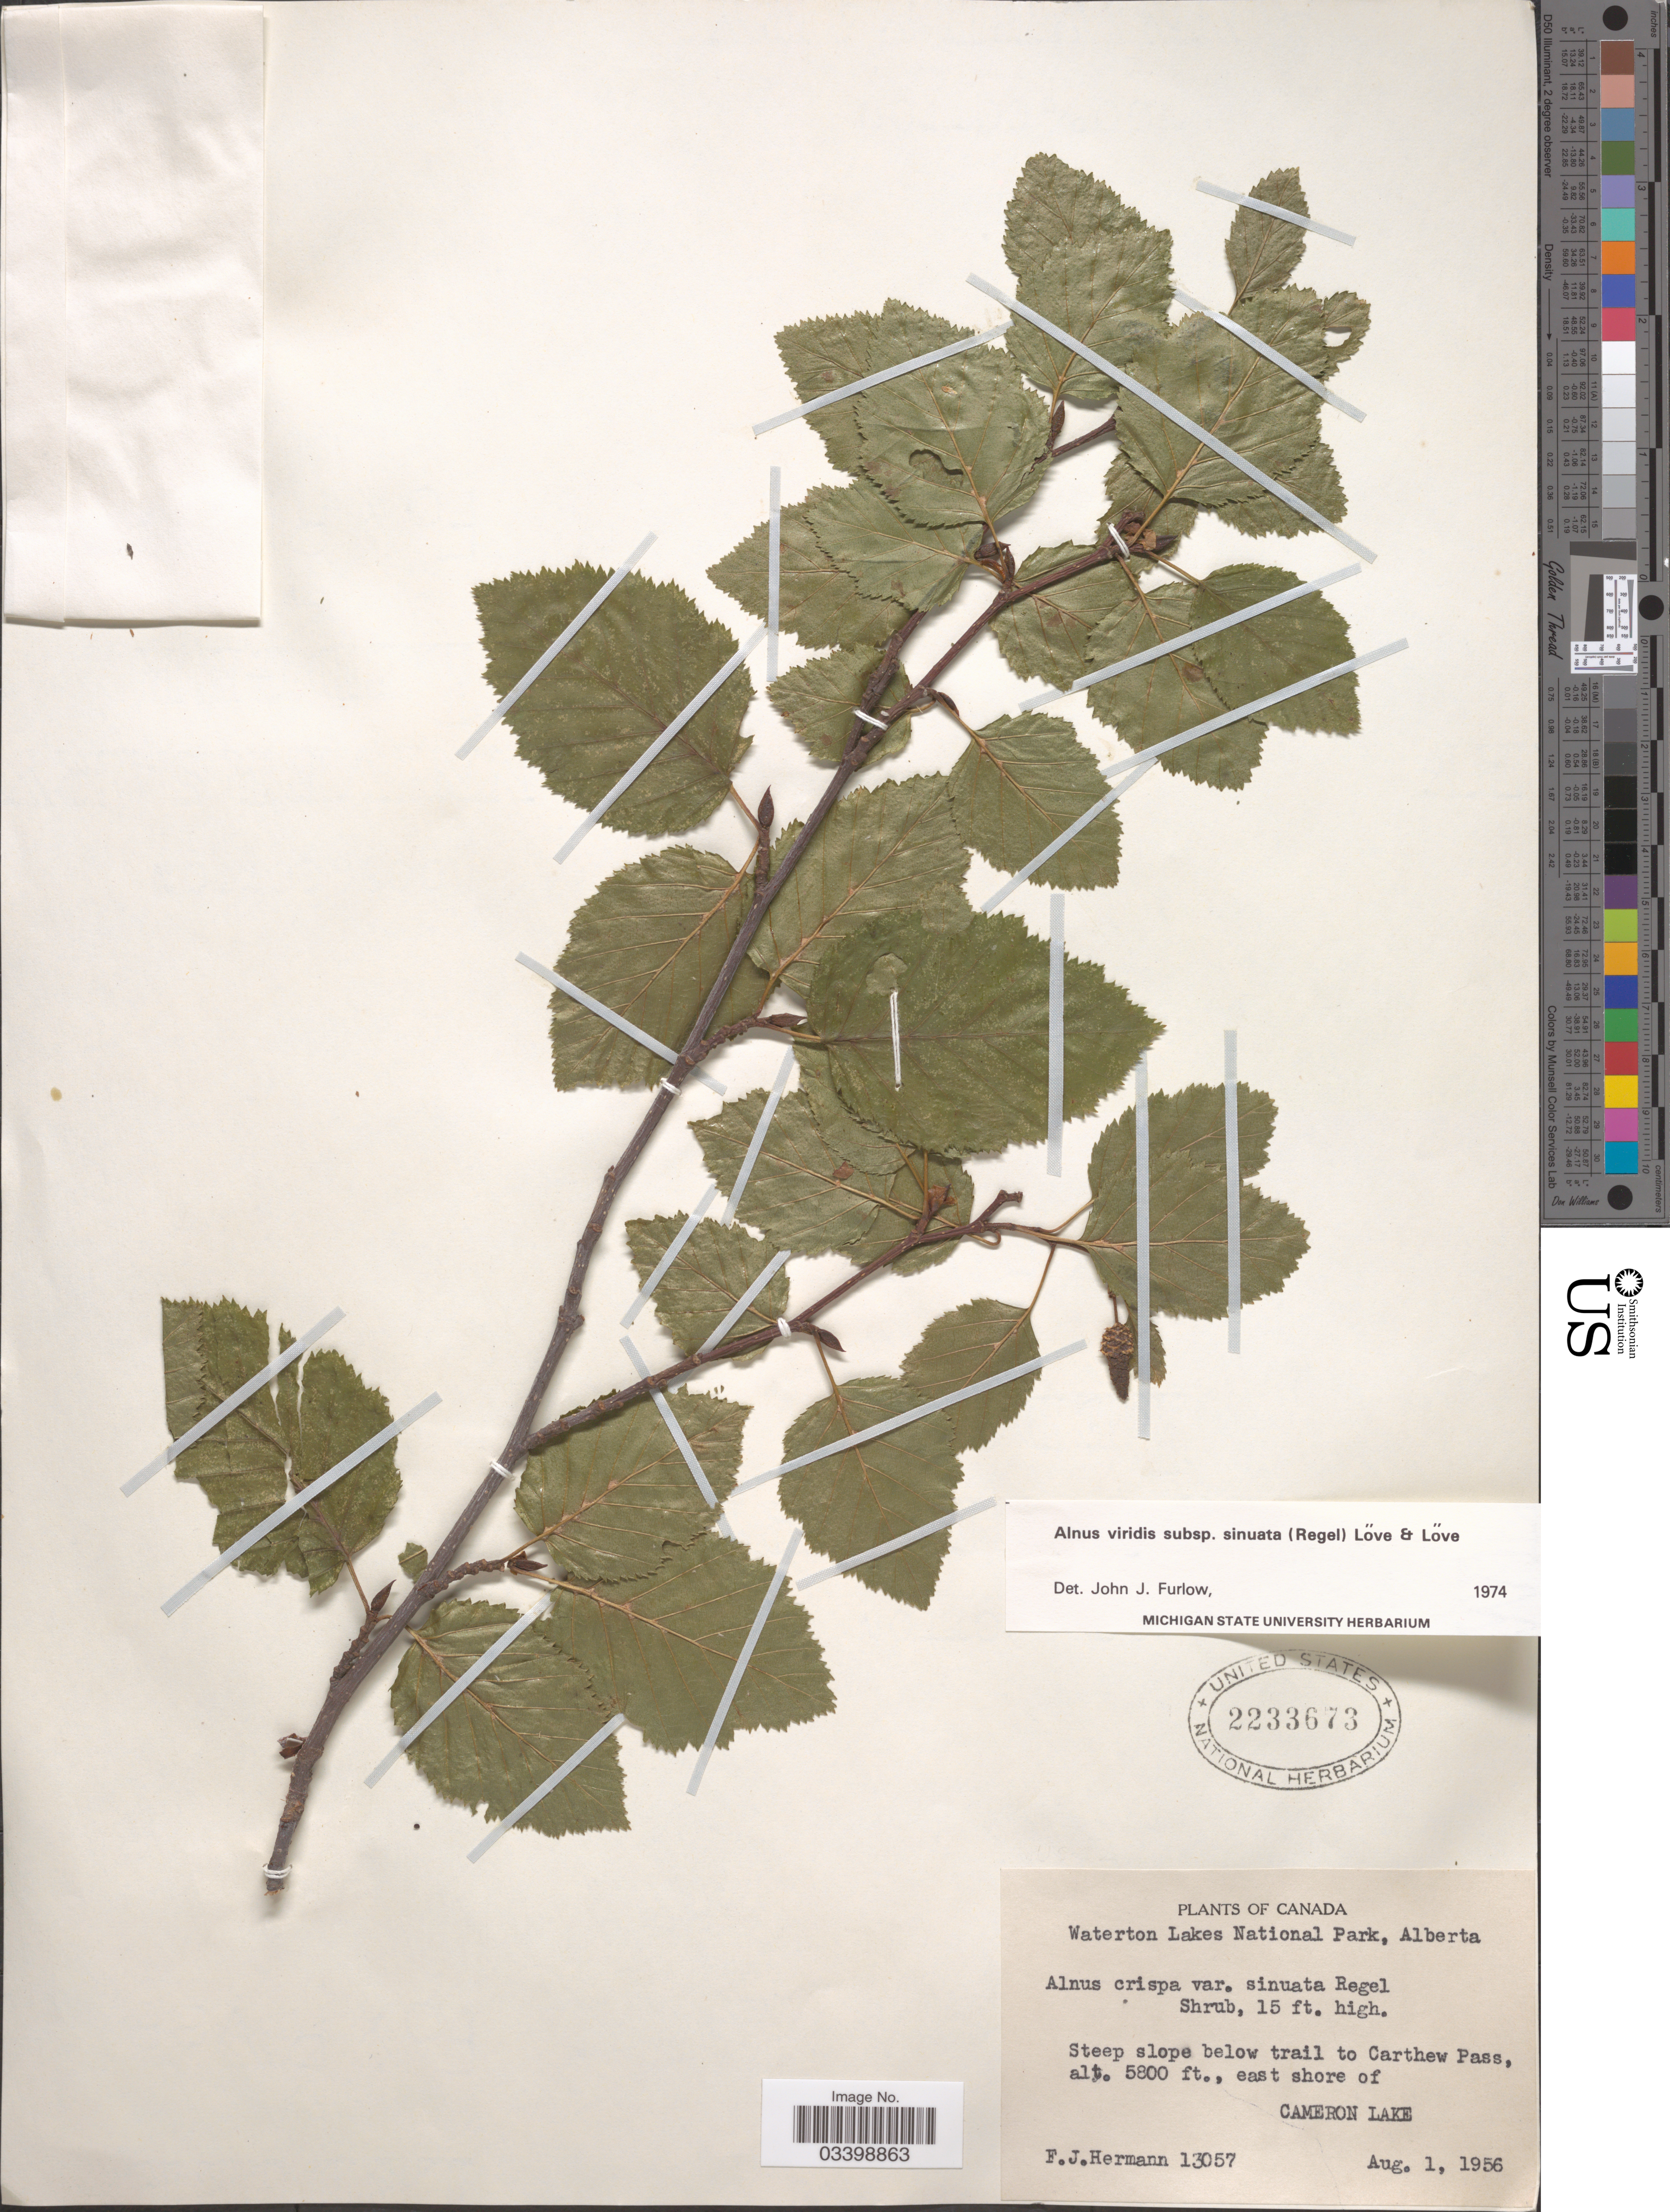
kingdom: Plantae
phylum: Tracheophyta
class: Magnoliopsida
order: Fagales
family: Betulaceae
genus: Alnus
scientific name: Alnus viridis subsp. sinuata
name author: Regel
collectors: F. J. Hermann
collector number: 13057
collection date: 1956-08-01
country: Canada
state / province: Alberta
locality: Waterton Lakes National Park. Steep slope below trail to Carthew Pass, east shore of Cameron Lake.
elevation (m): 1768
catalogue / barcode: US 2233673